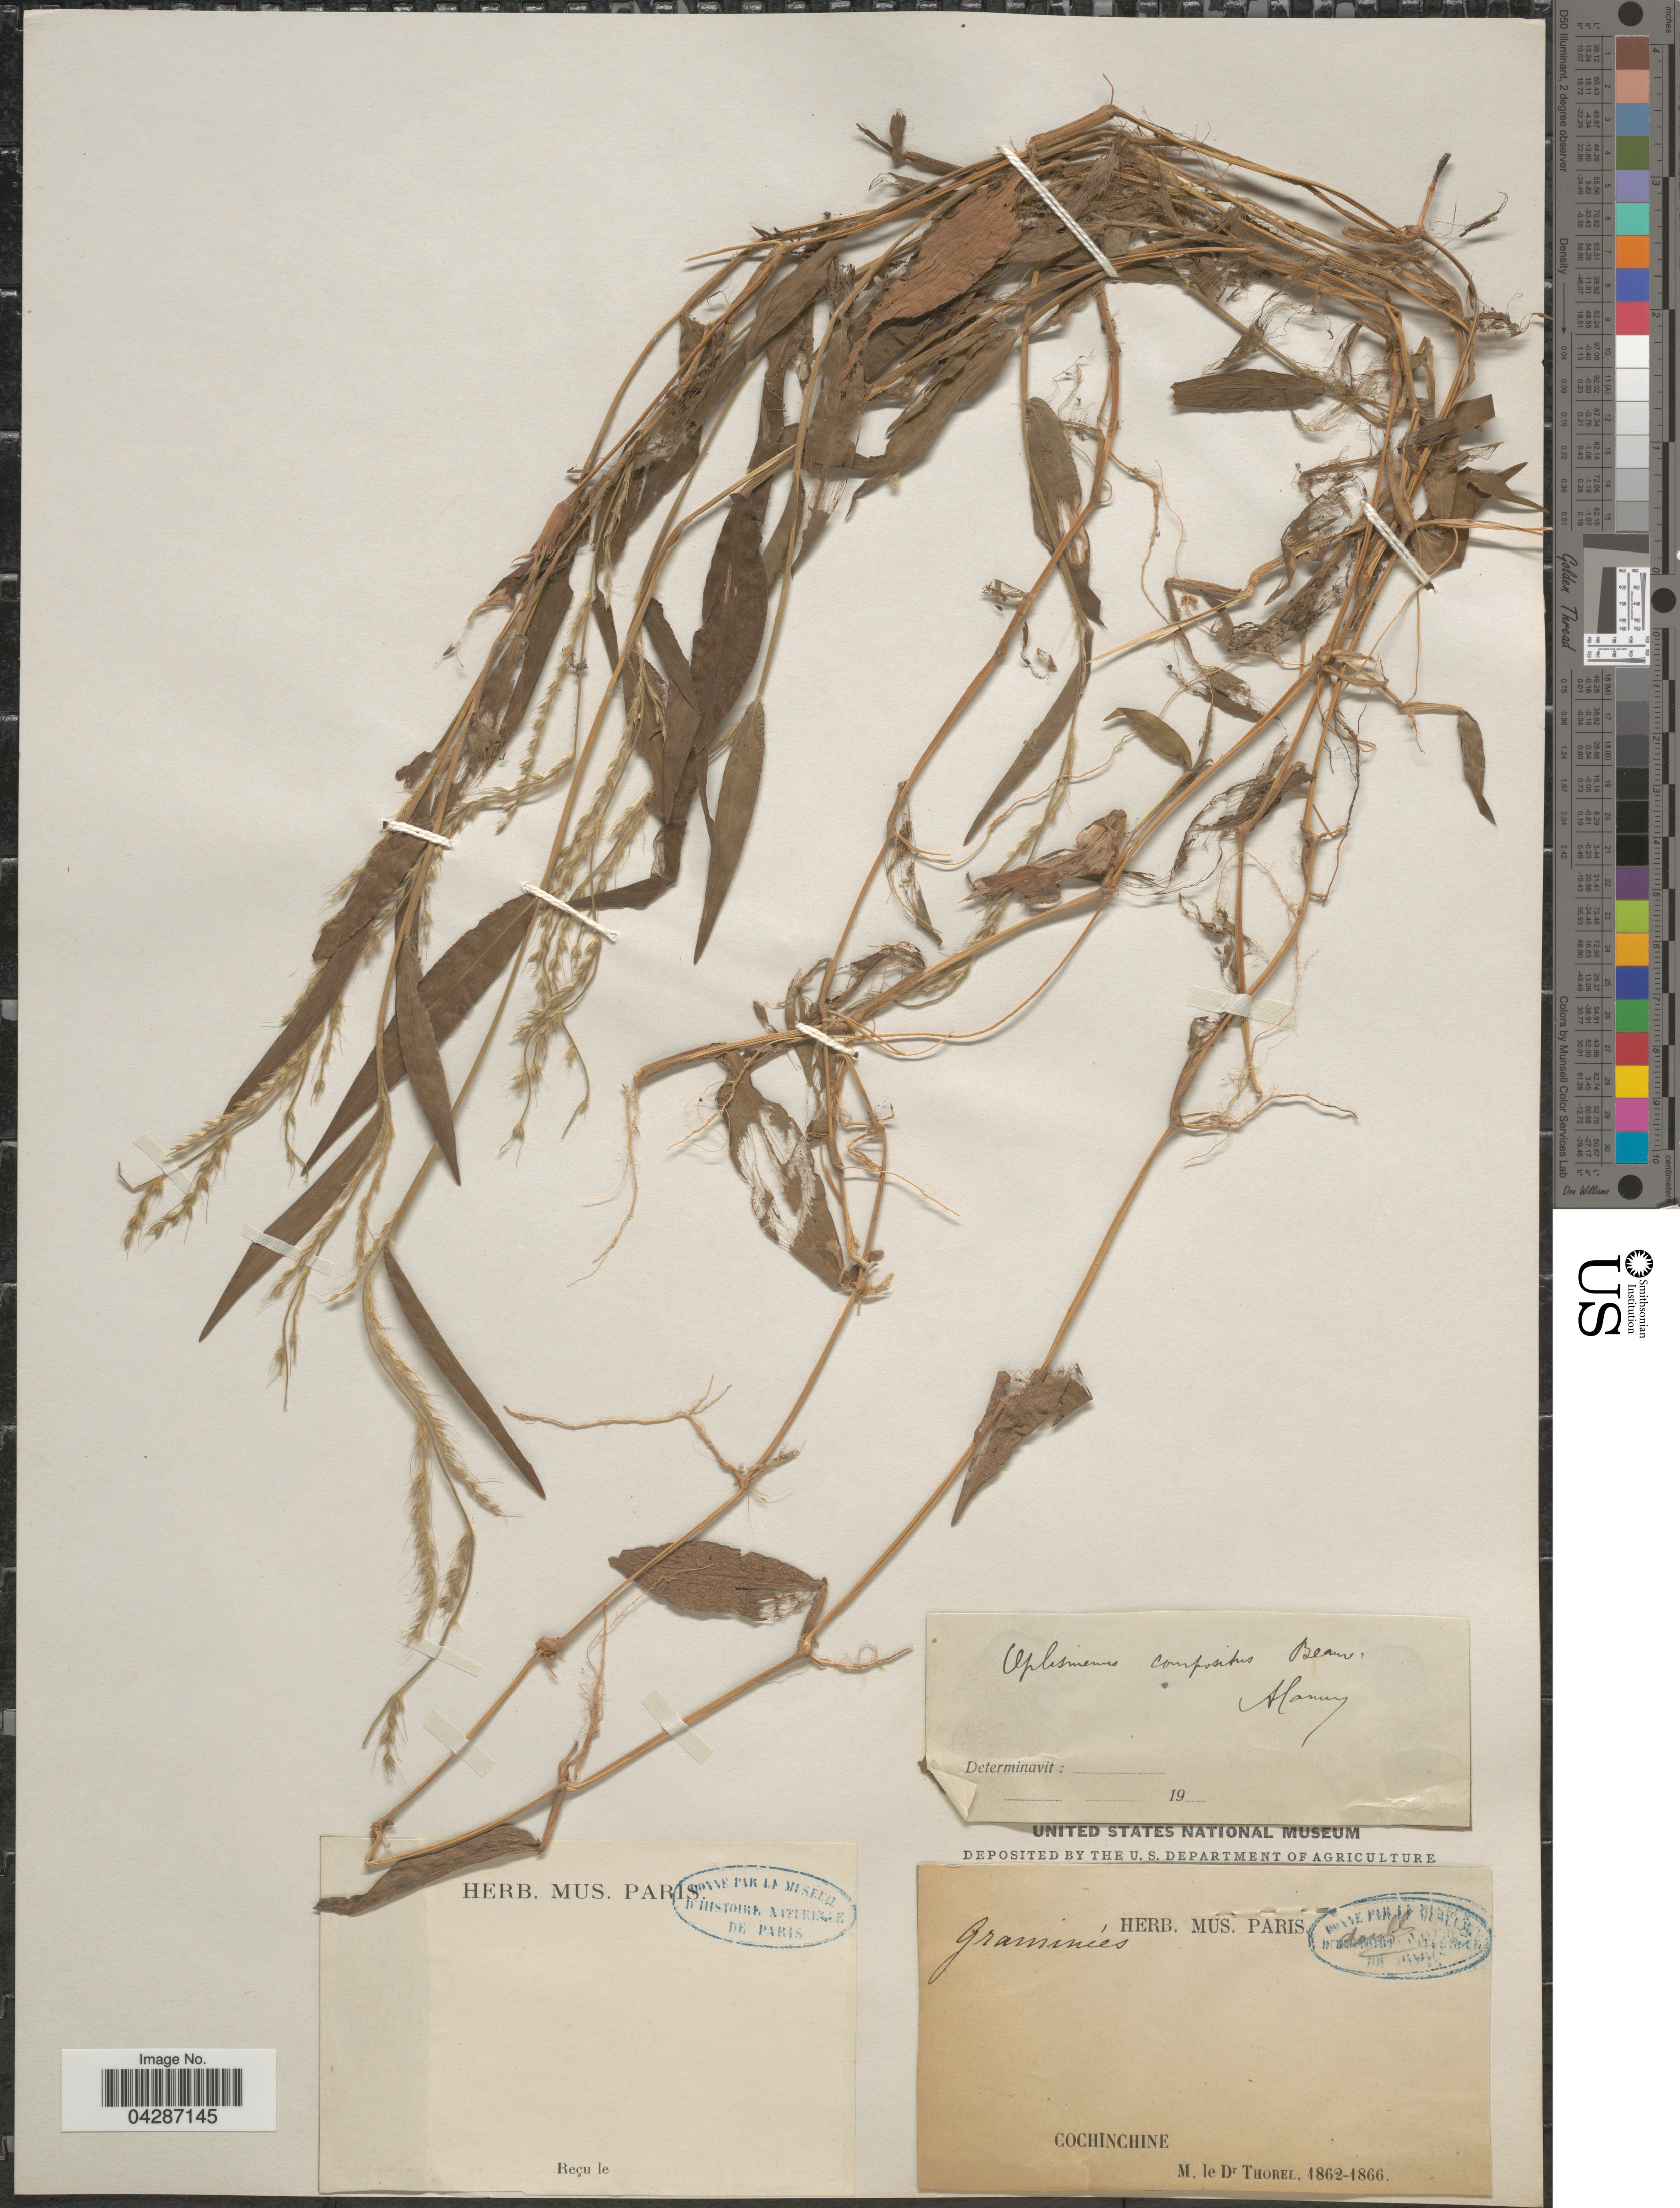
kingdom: Plantae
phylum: Tracheophyta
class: Liliopsida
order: Poales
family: Poaceae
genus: Oplismenus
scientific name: Oplismenus compositus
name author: (L.) P. Beauv.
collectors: Thorel, M. "M. [=Monsieur] Thorel" DO NOT USE (error for C. Thorel)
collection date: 1862/1866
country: Vietnam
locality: Cochinchine.